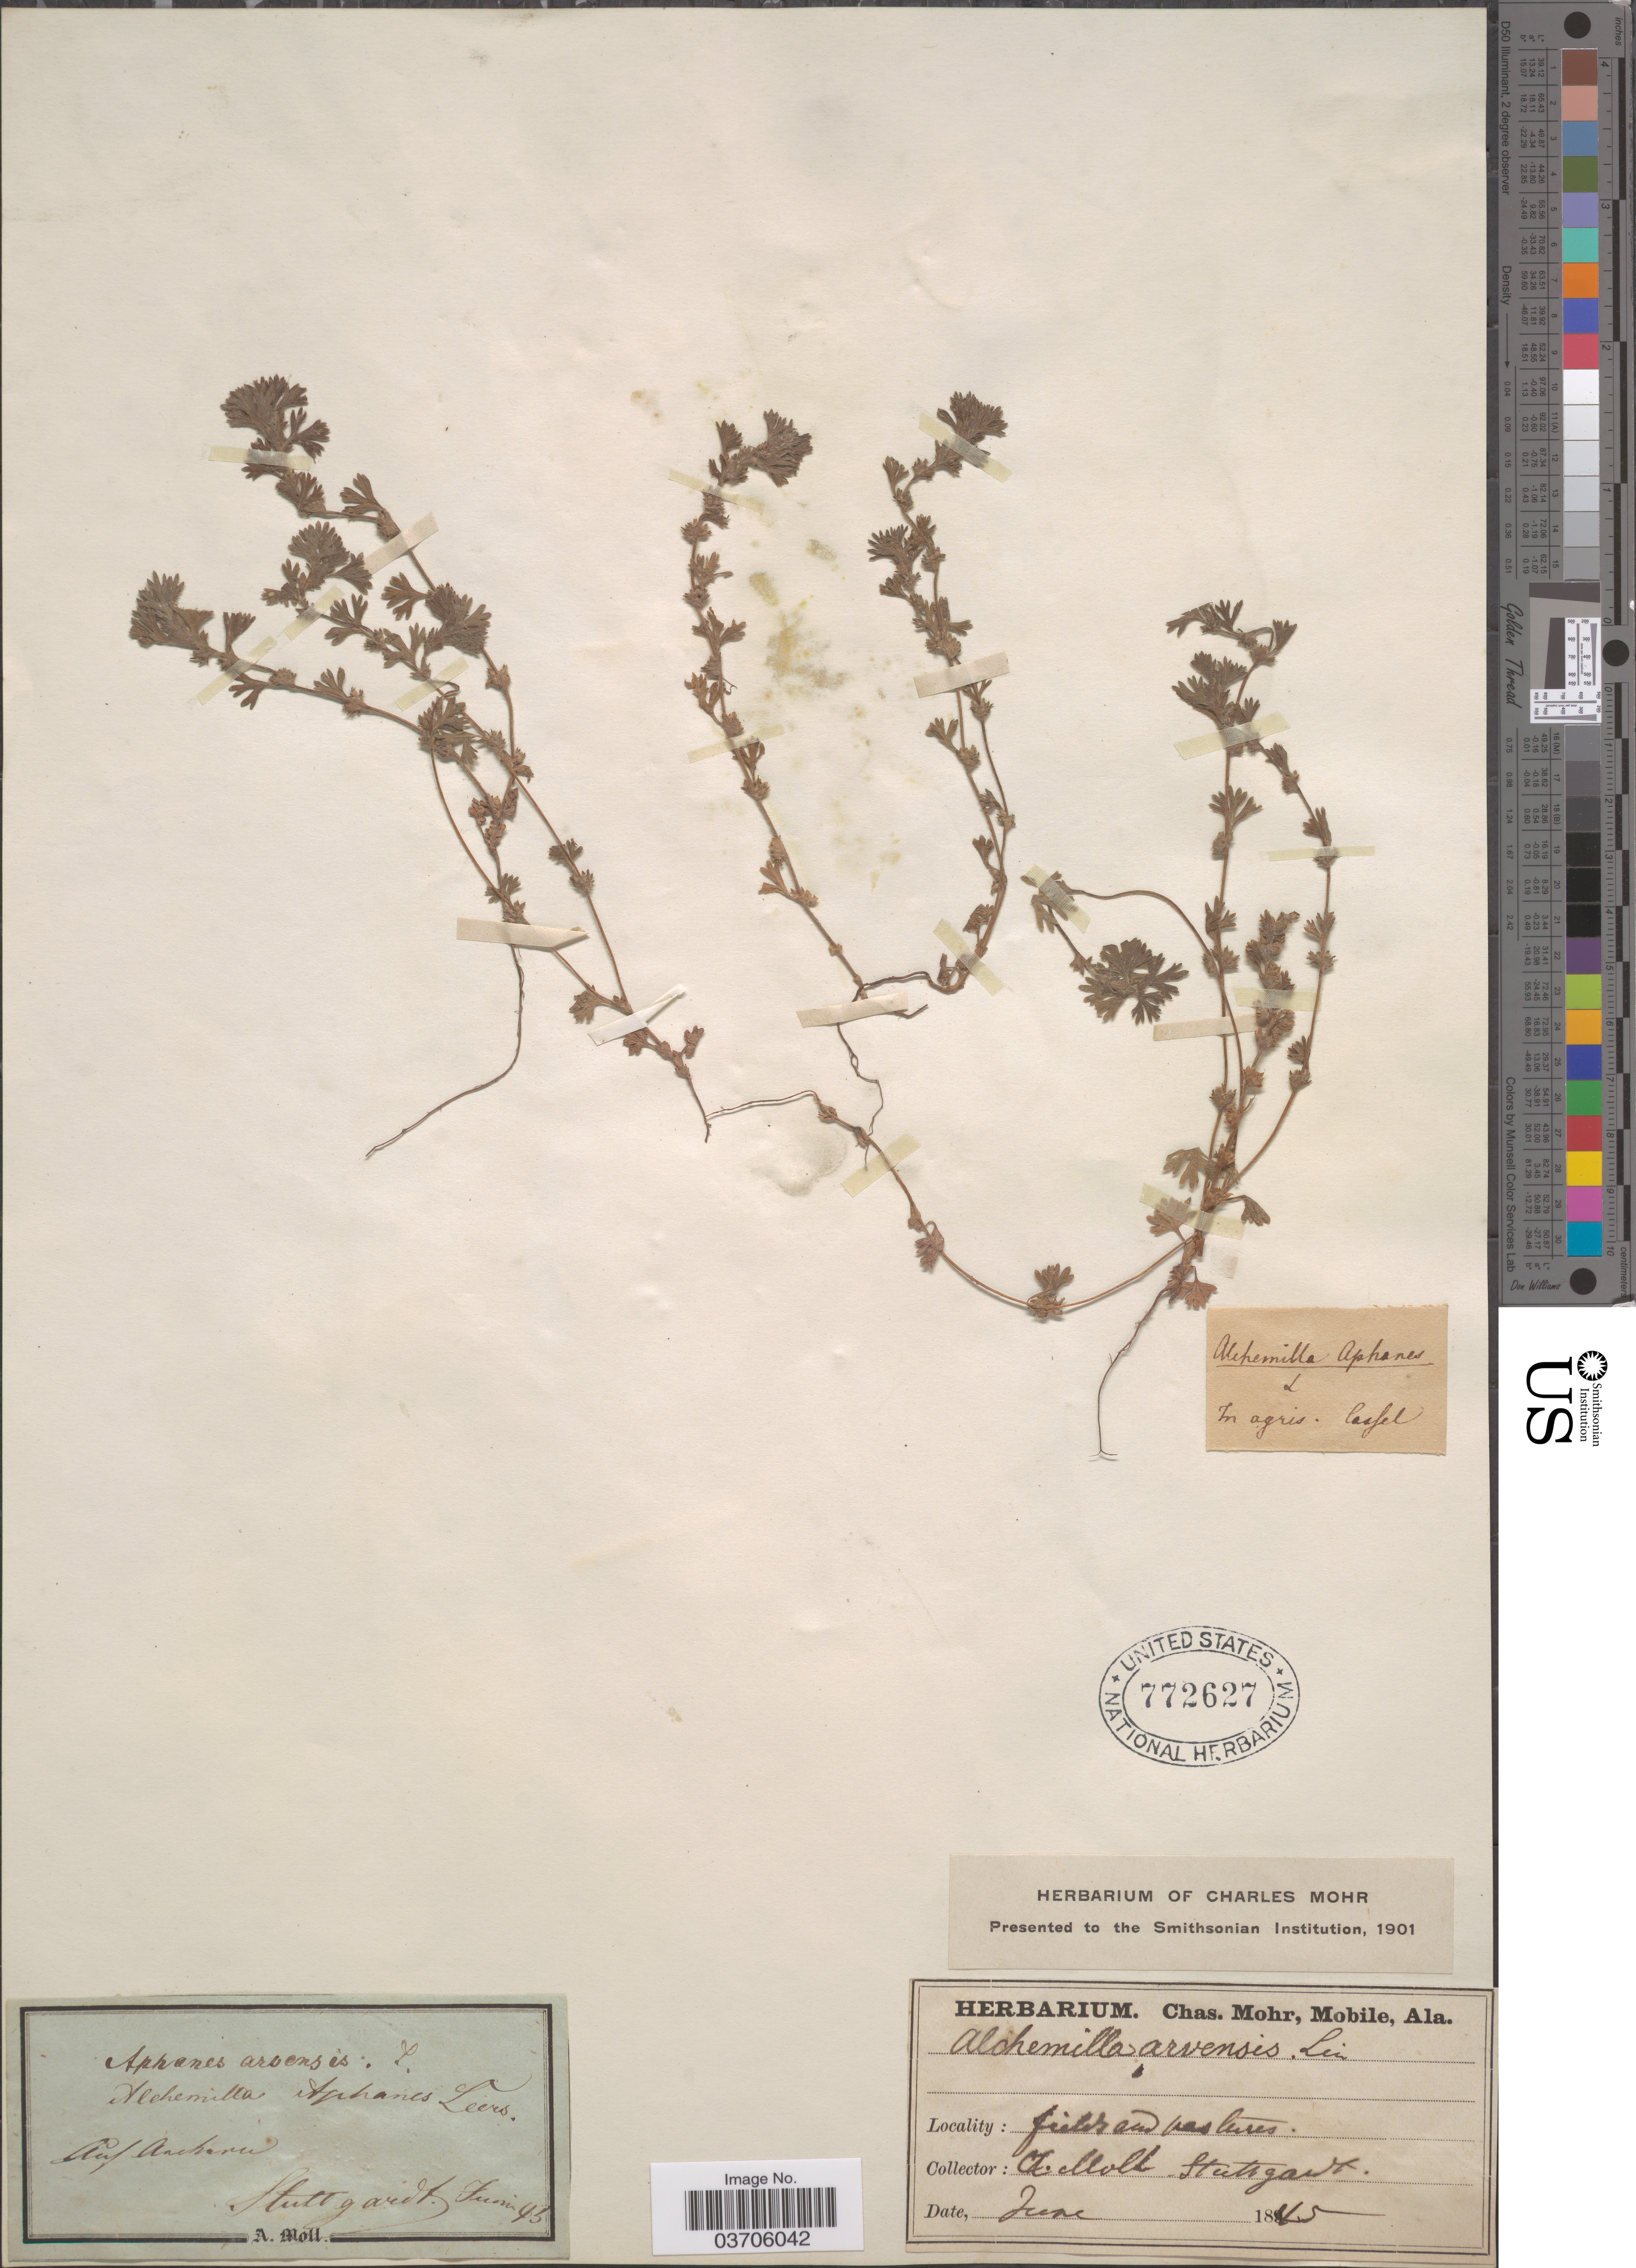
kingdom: Plantae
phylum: Tracheophyta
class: Magnoliopsida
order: Rosales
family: Rosaceae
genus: Aphanes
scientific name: Aphanes arvensis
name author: L.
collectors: A. Moll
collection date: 1845-06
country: Germany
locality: Stuttgardt. Fields and pastures.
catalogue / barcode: US 772627